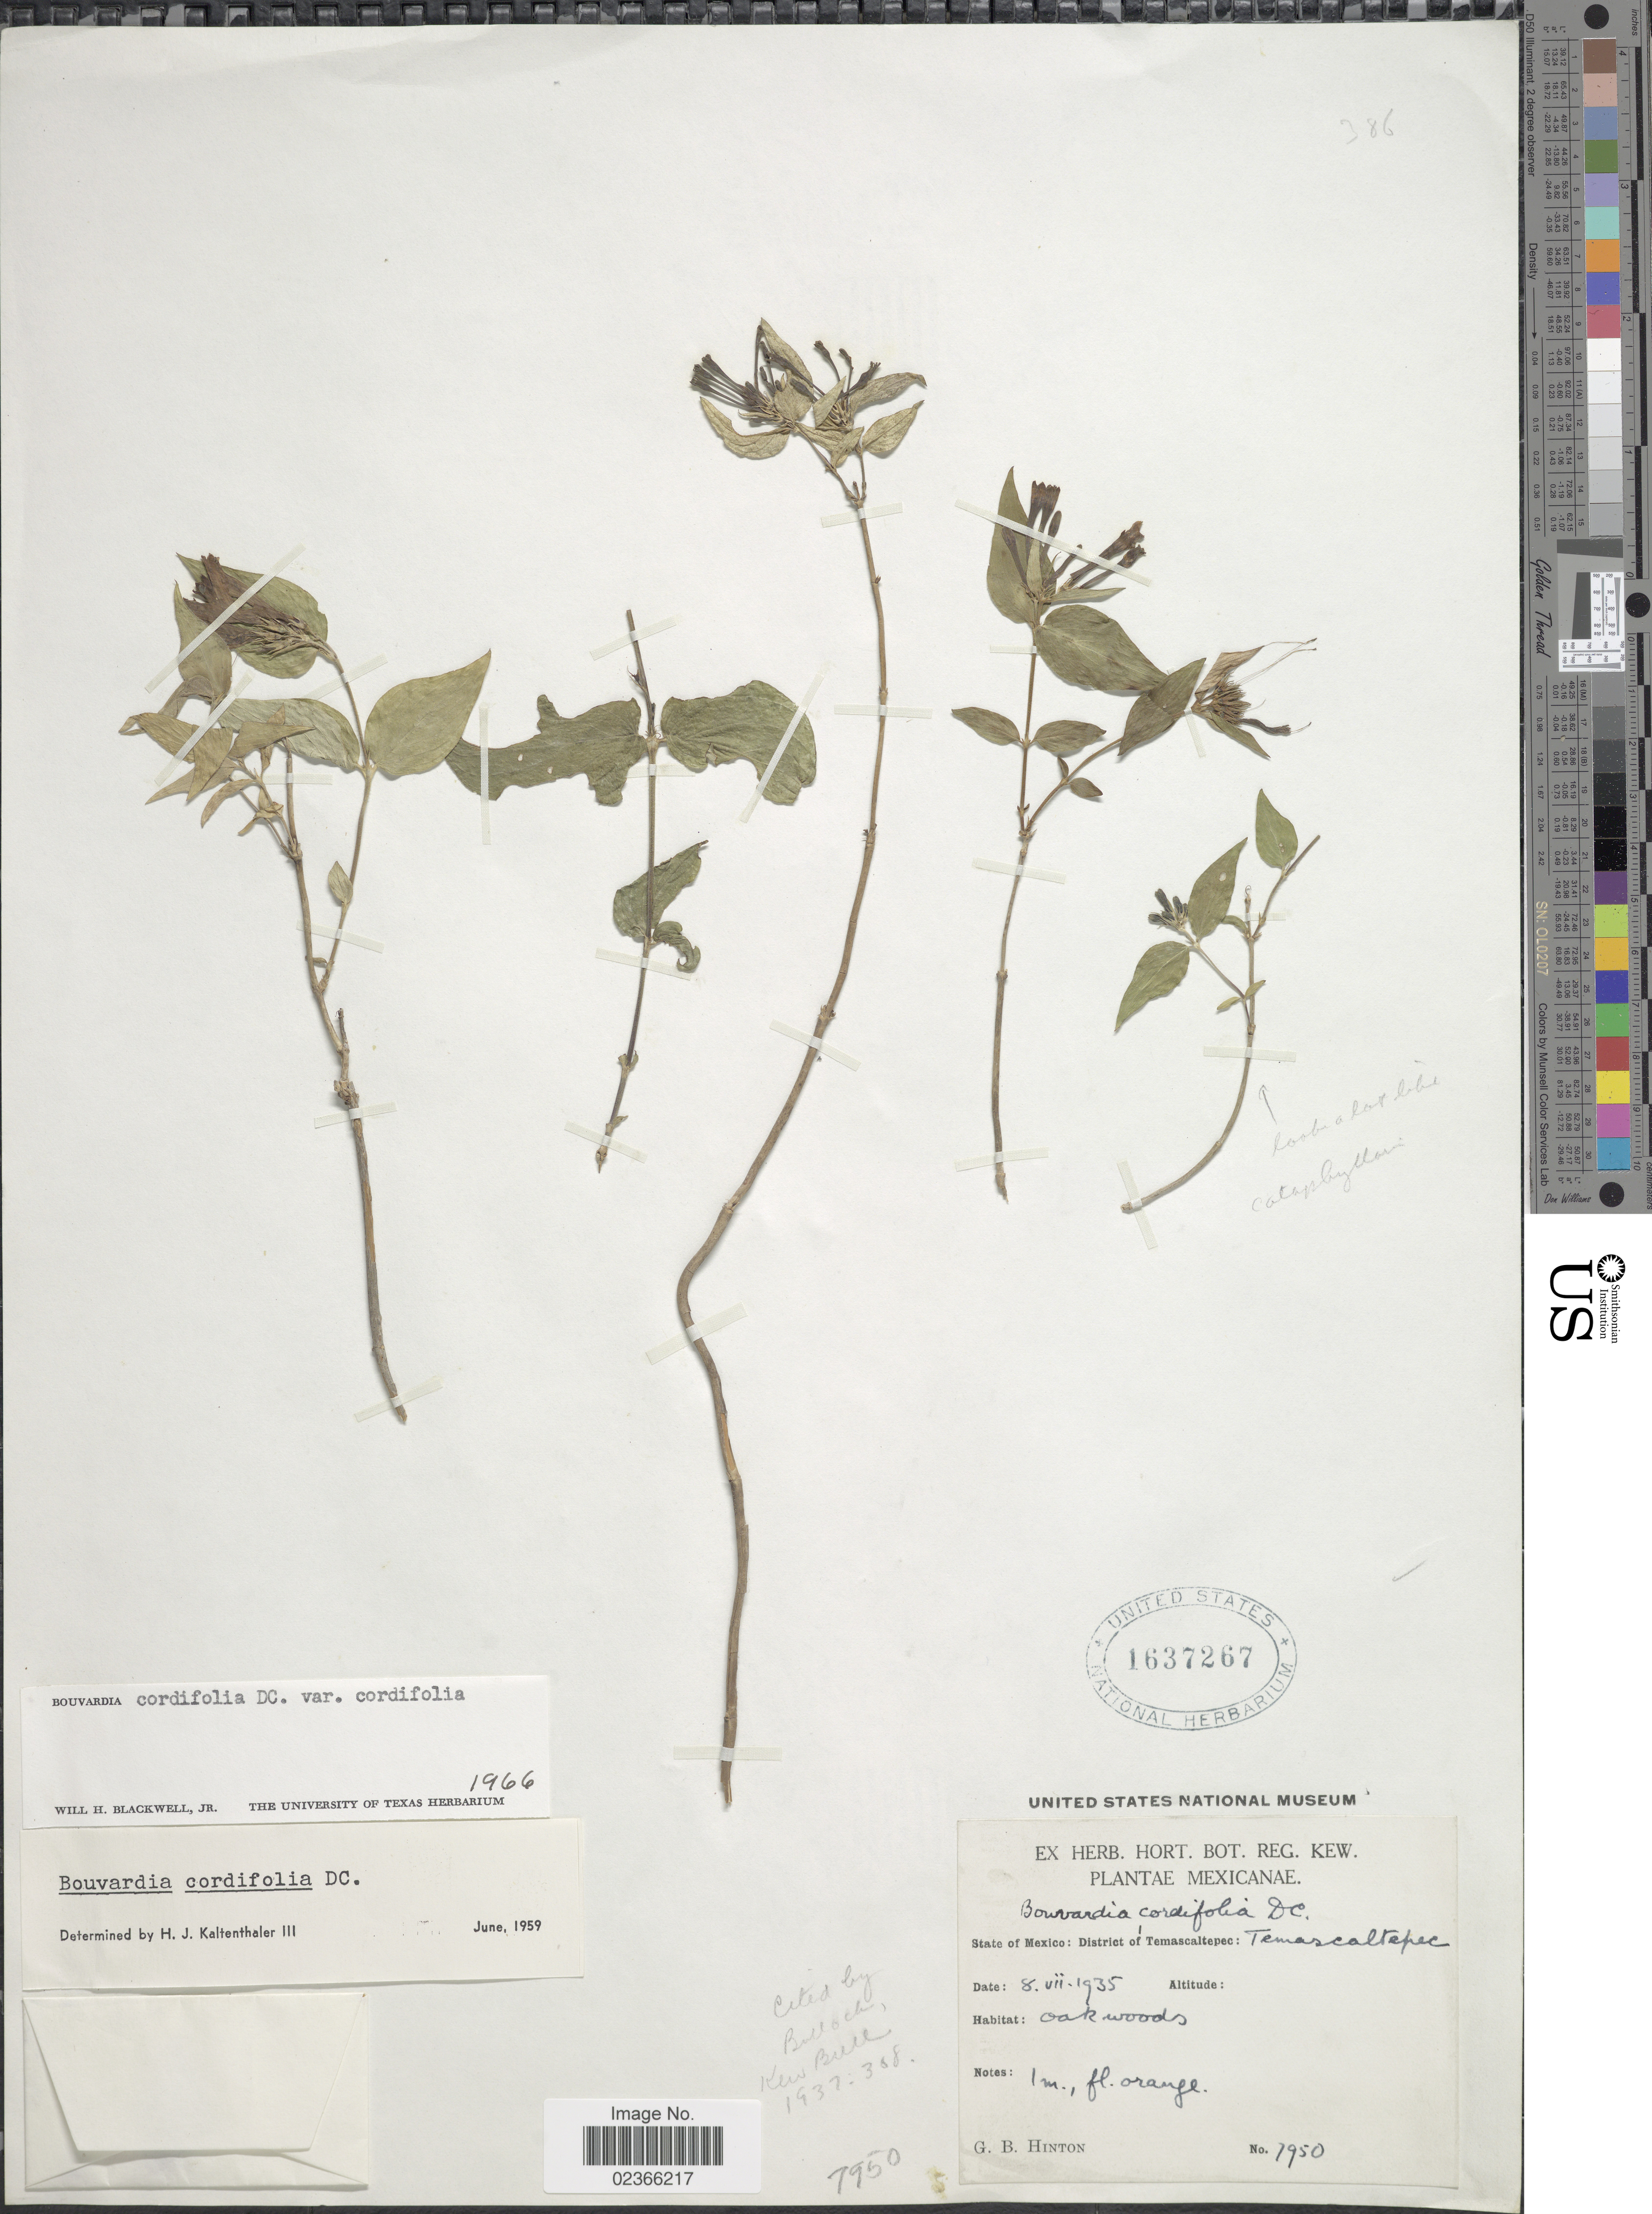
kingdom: Plantae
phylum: Tracheophyta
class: Magnoliopsida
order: Gentianales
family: Rubiaceae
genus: Bouvardia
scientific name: Bouvardia cordifolia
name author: DC.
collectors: G. B. Hinton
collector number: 7950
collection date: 1935-12-08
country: Mexico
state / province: México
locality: State of Mexico: District of Temascaltepec.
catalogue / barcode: US 1637267